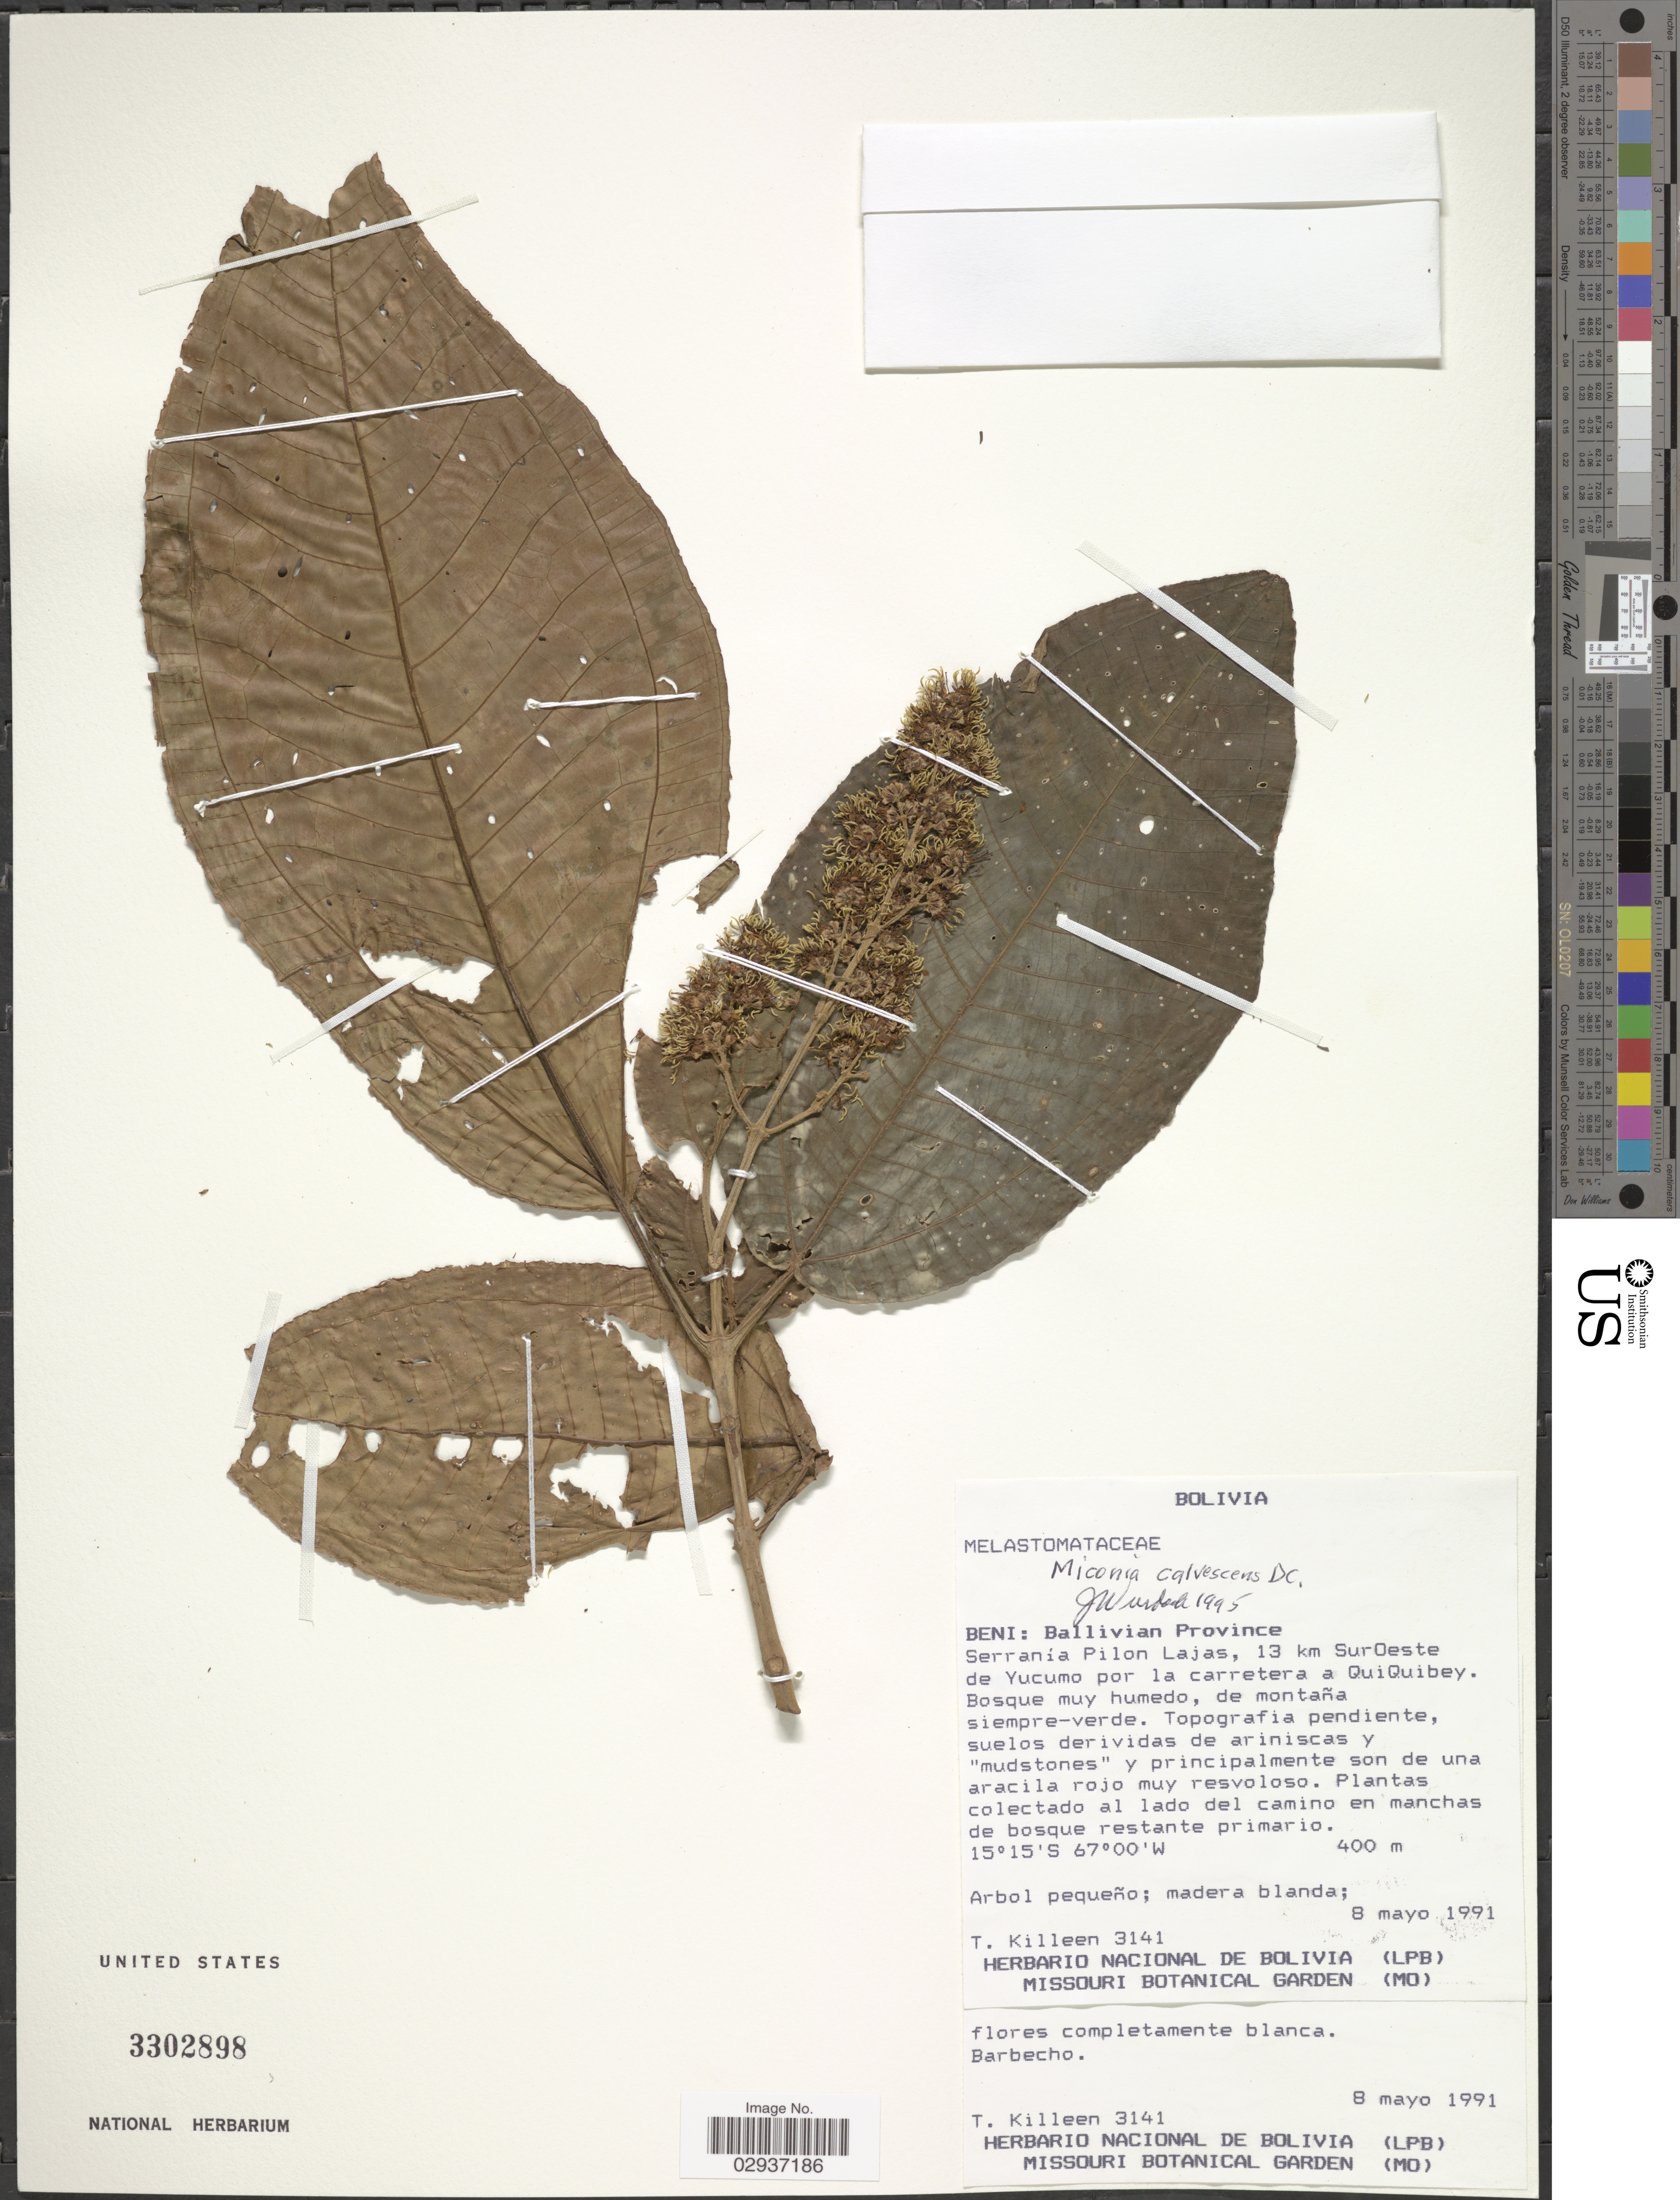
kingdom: Plantae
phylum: Tracheophyta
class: Magnoliopsida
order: Myrtales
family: Melastomataceae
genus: Miconia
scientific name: Miconia calvescens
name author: DC.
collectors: T. J. Killeen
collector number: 3141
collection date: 1991-05-08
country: Bolivia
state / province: Beni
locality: Beni: Ballivian Province. Serrania Pilon Lajas, 13 km SurOeste de Yucumo por la carretera a QuiQuibey.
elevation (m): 400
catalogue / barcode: US 3302898